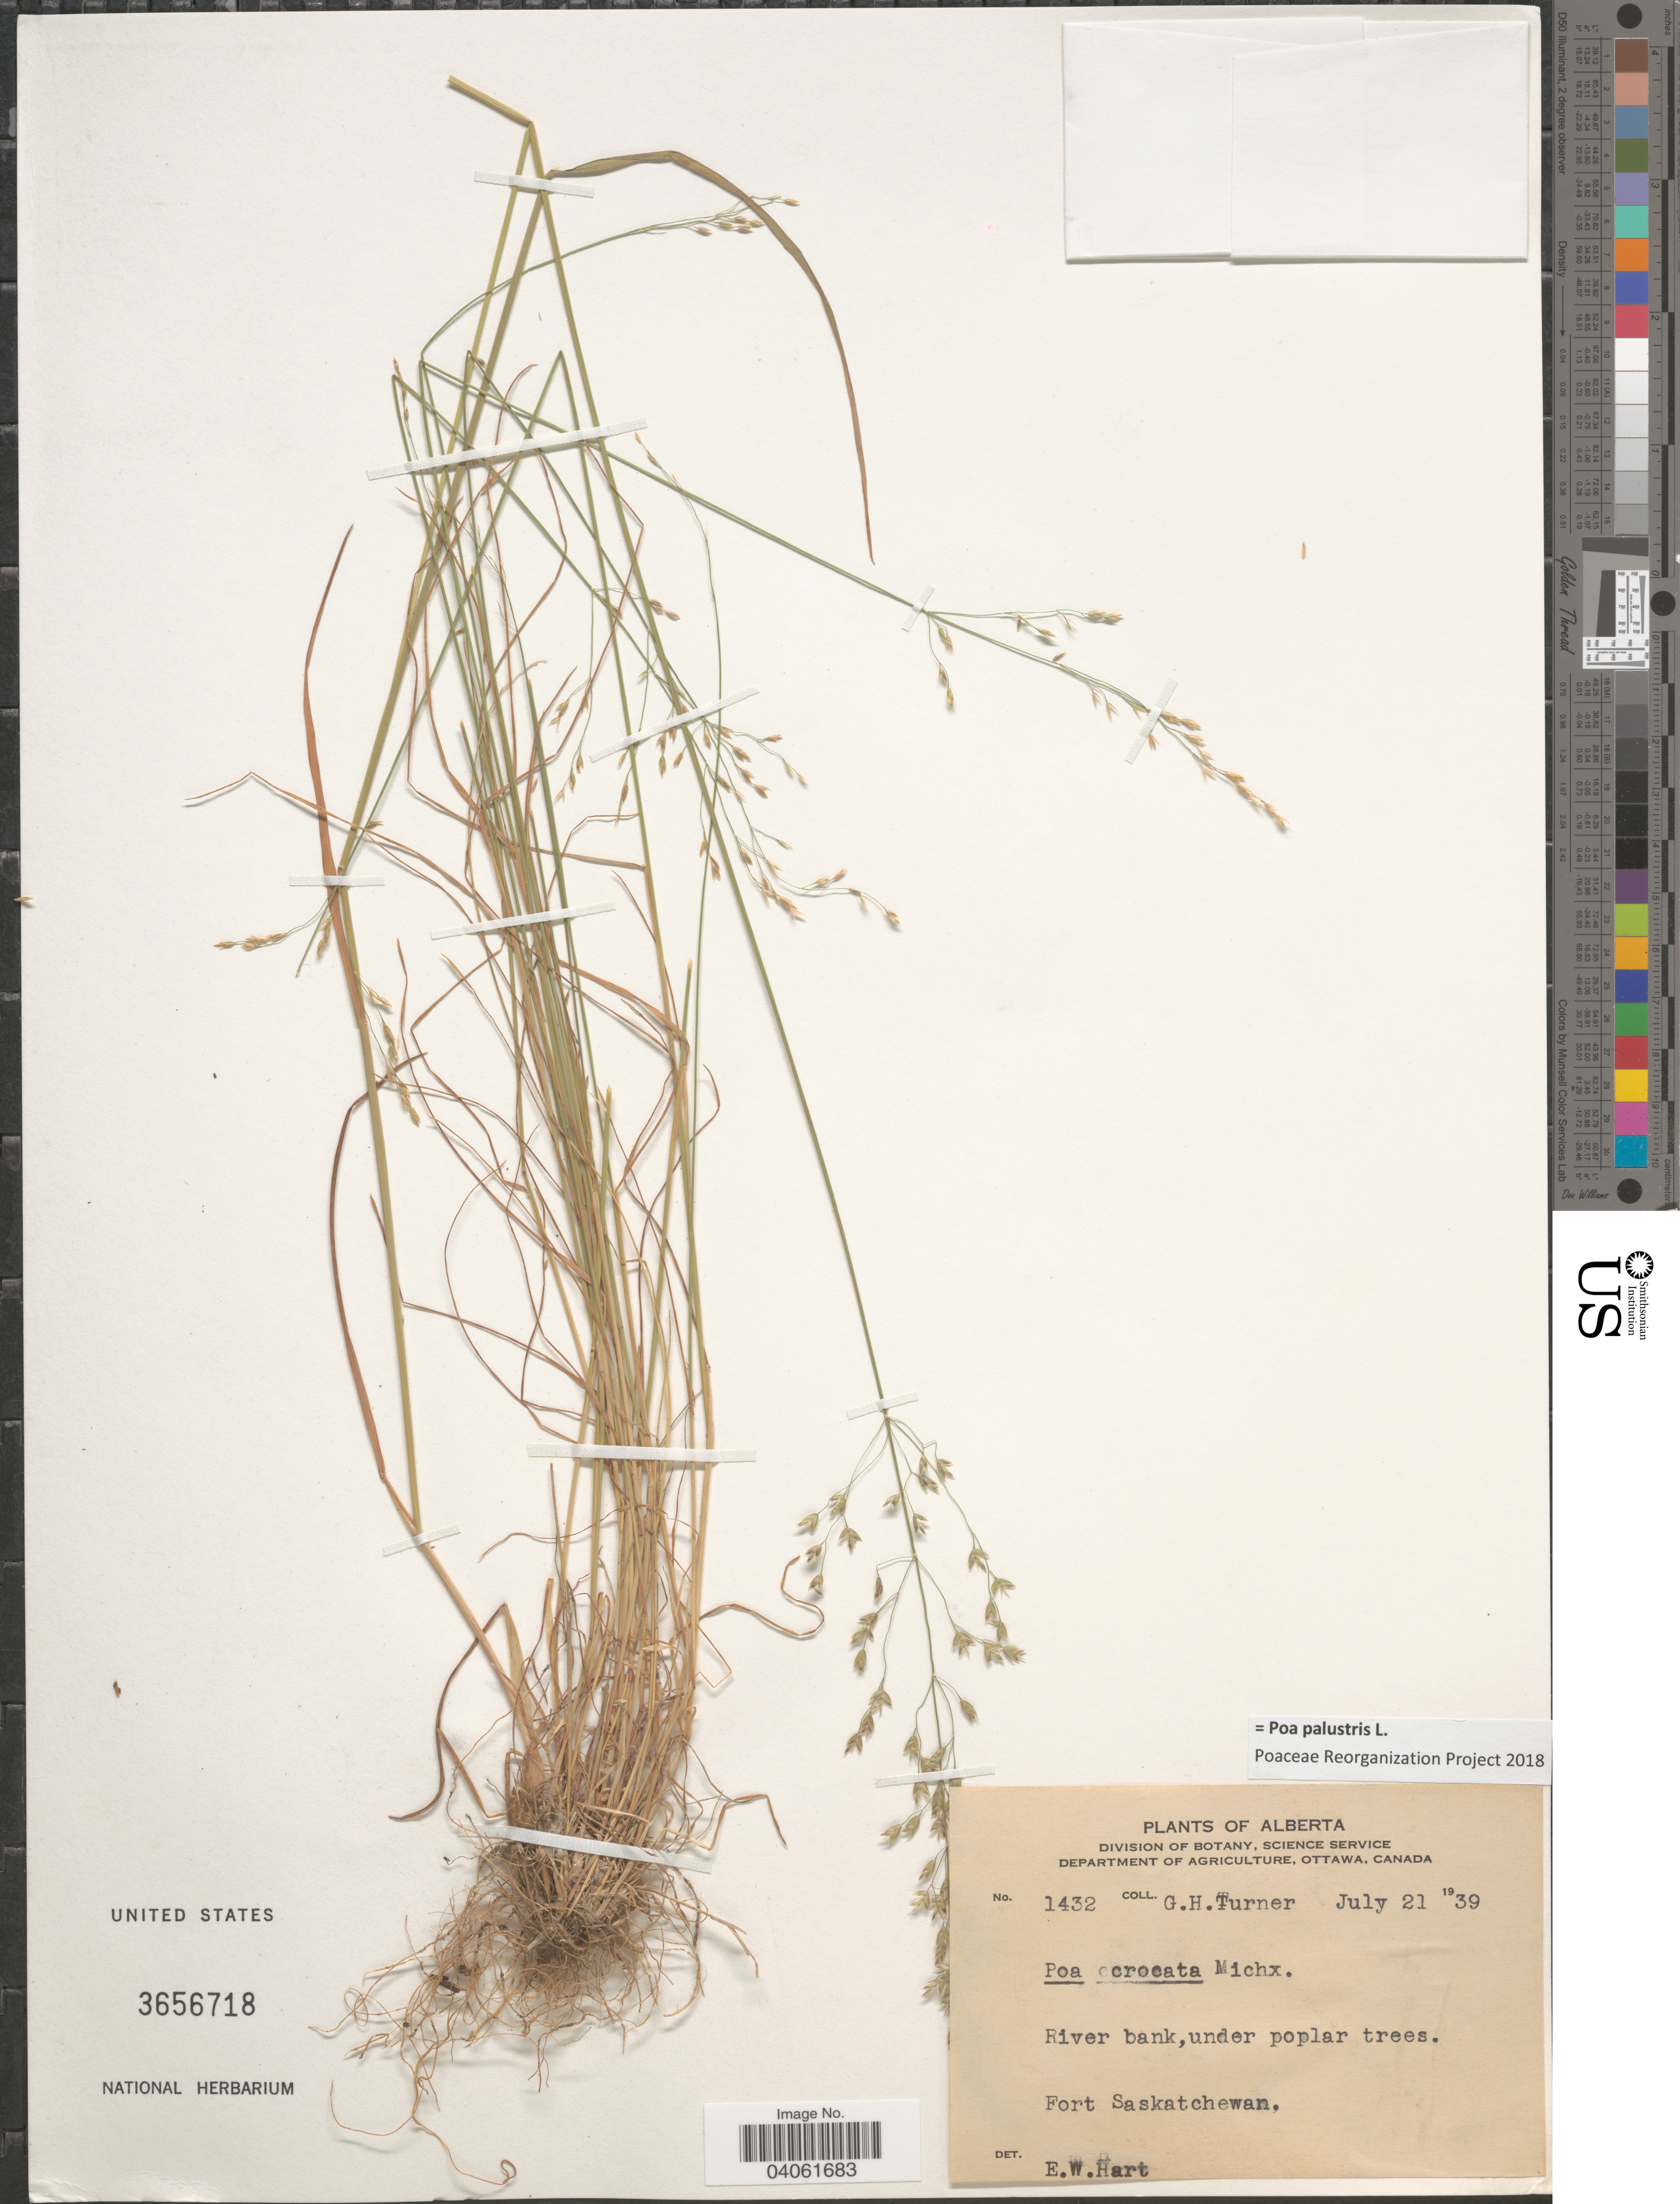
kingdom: Plantae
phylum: Tracheophyta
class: Liliopsida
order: Poales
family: Poaceae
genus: Poa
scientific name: Poa palustris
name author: L.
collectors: G. H. Turner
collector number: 1432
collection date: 1939-07-21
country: Canada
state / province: Alberta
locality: Fork Saskatchewan.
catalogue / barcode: US 3656718